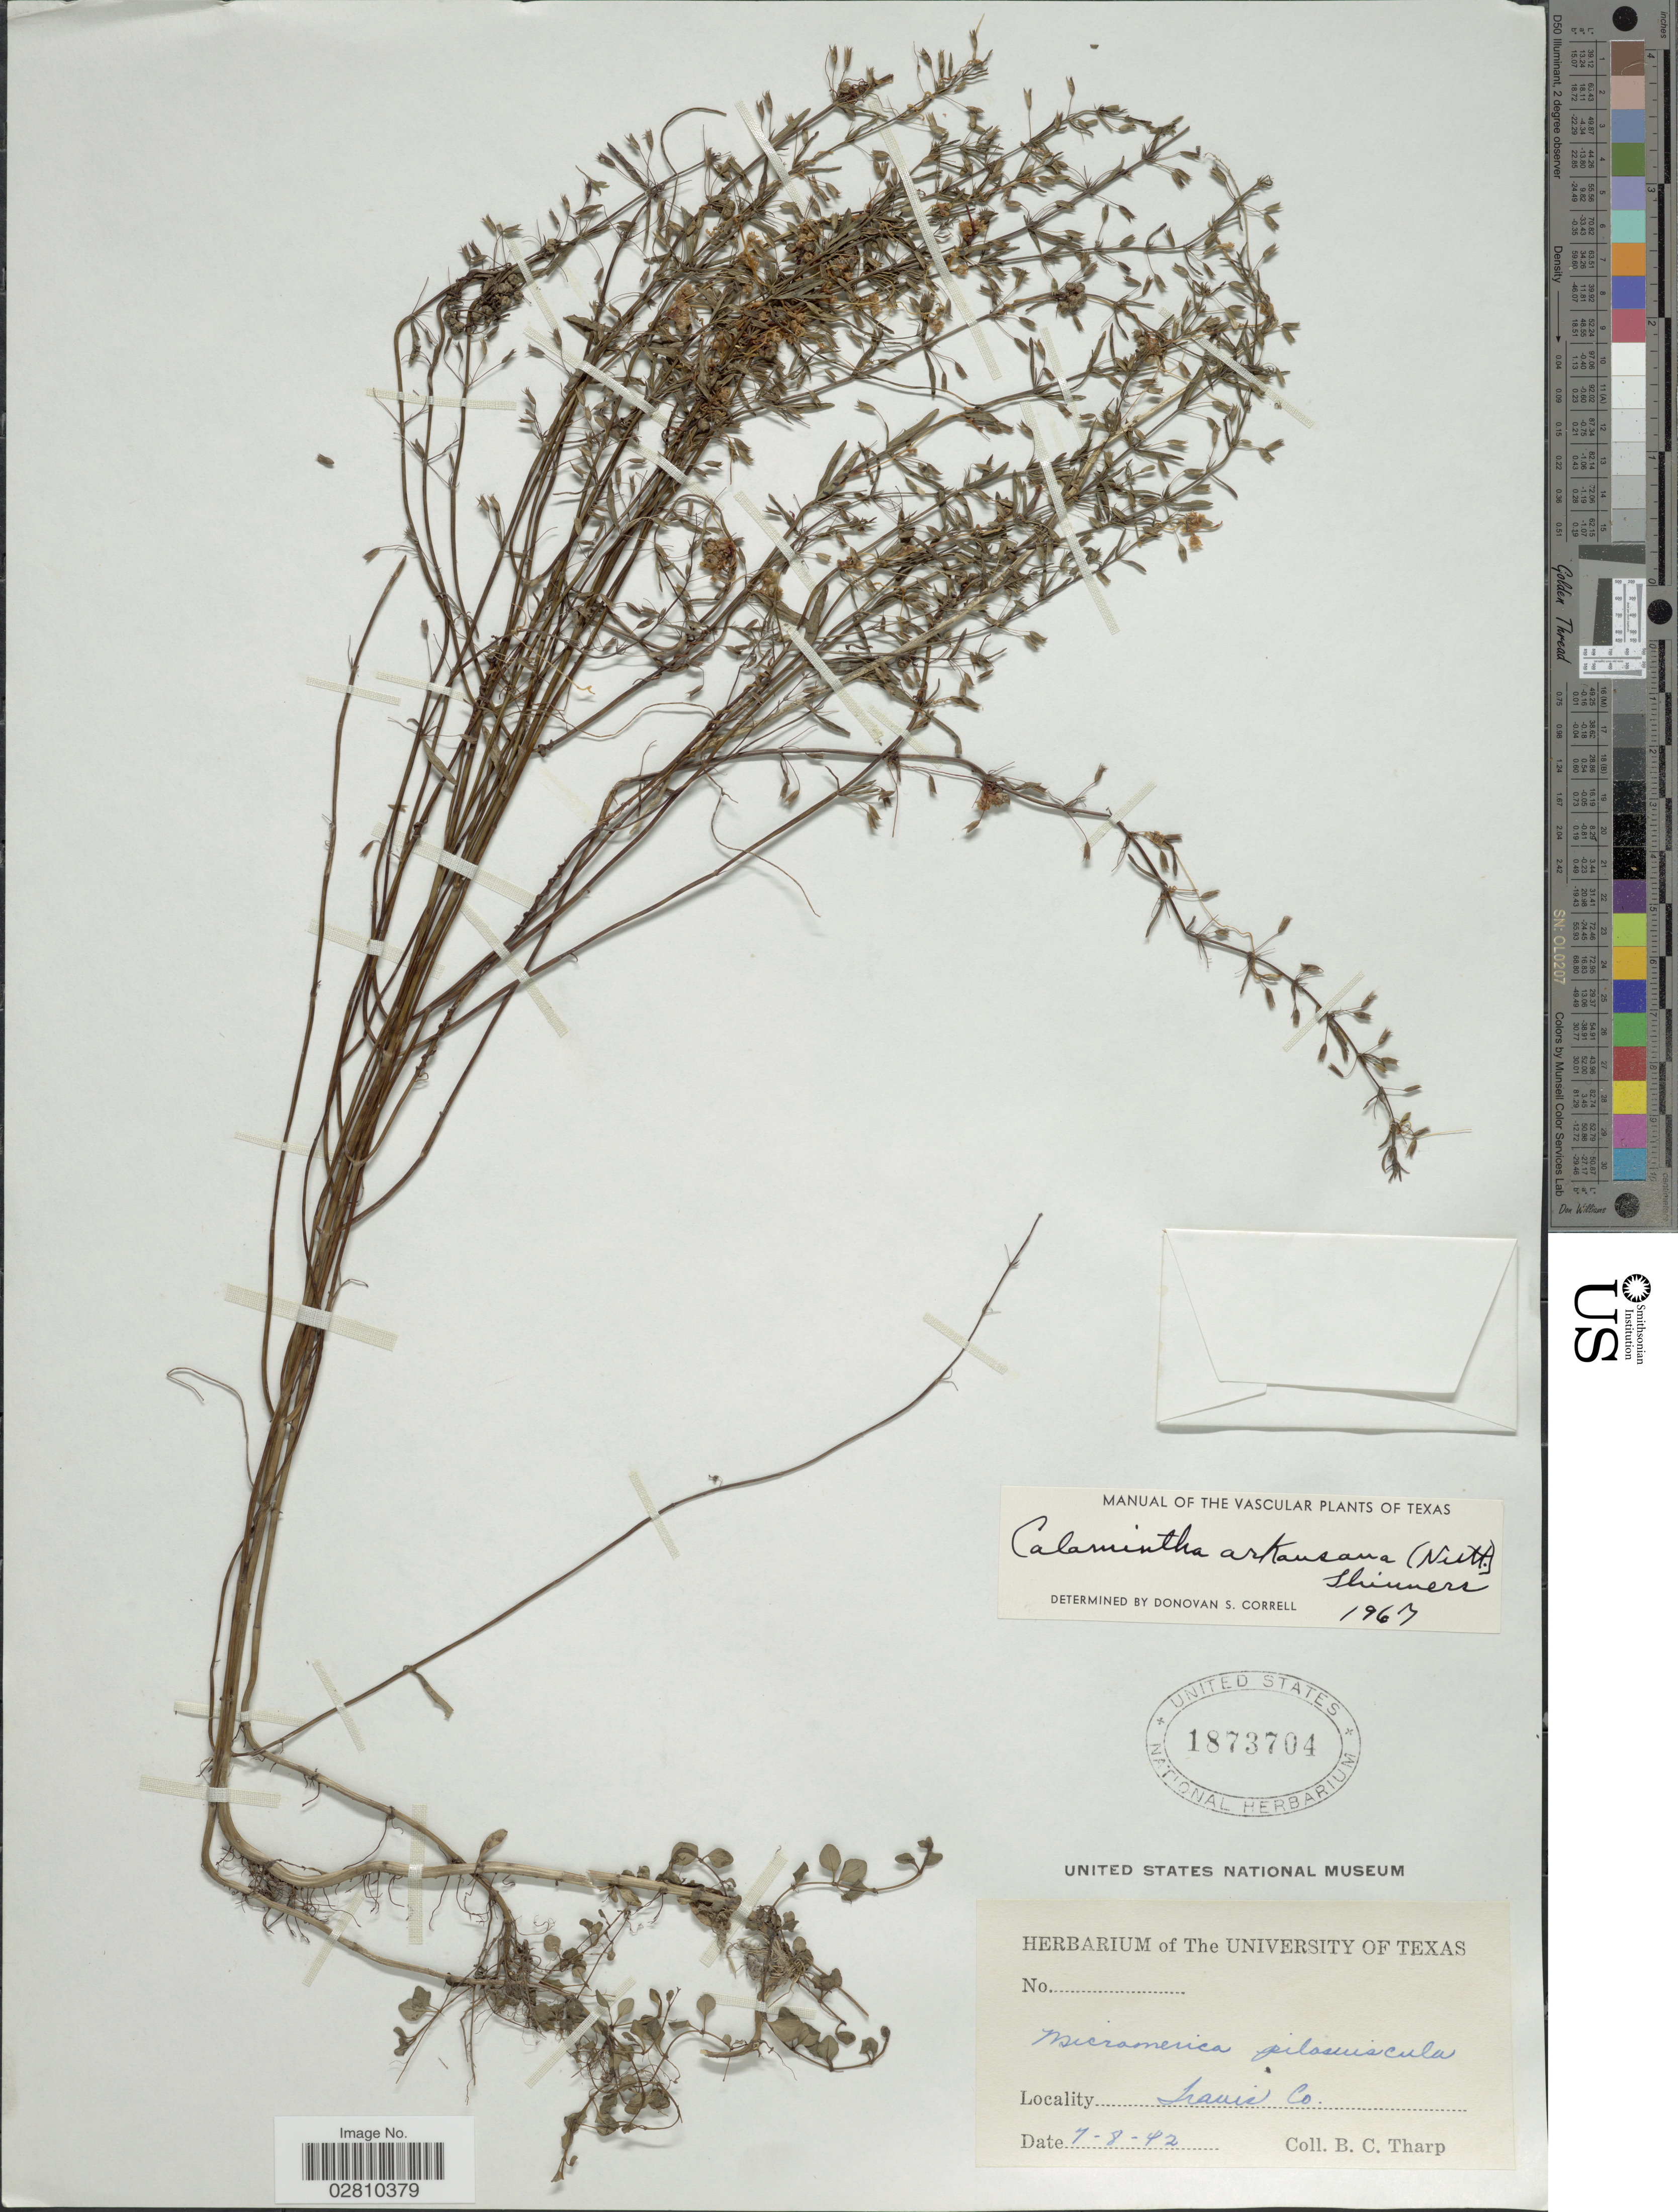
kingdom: Plantae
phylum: Tracheophyta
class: Magnoliopsida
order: Lamiales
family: Lamiaceae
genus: Clinopodium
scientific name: Clinopodium glabrum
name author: (Nutt.) Kuntze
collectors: B. C. Tharp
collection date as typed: Transcribed d/m/y: 8/7/42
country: United States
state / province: Texas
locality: Travis Co.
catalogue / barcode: US 1873704